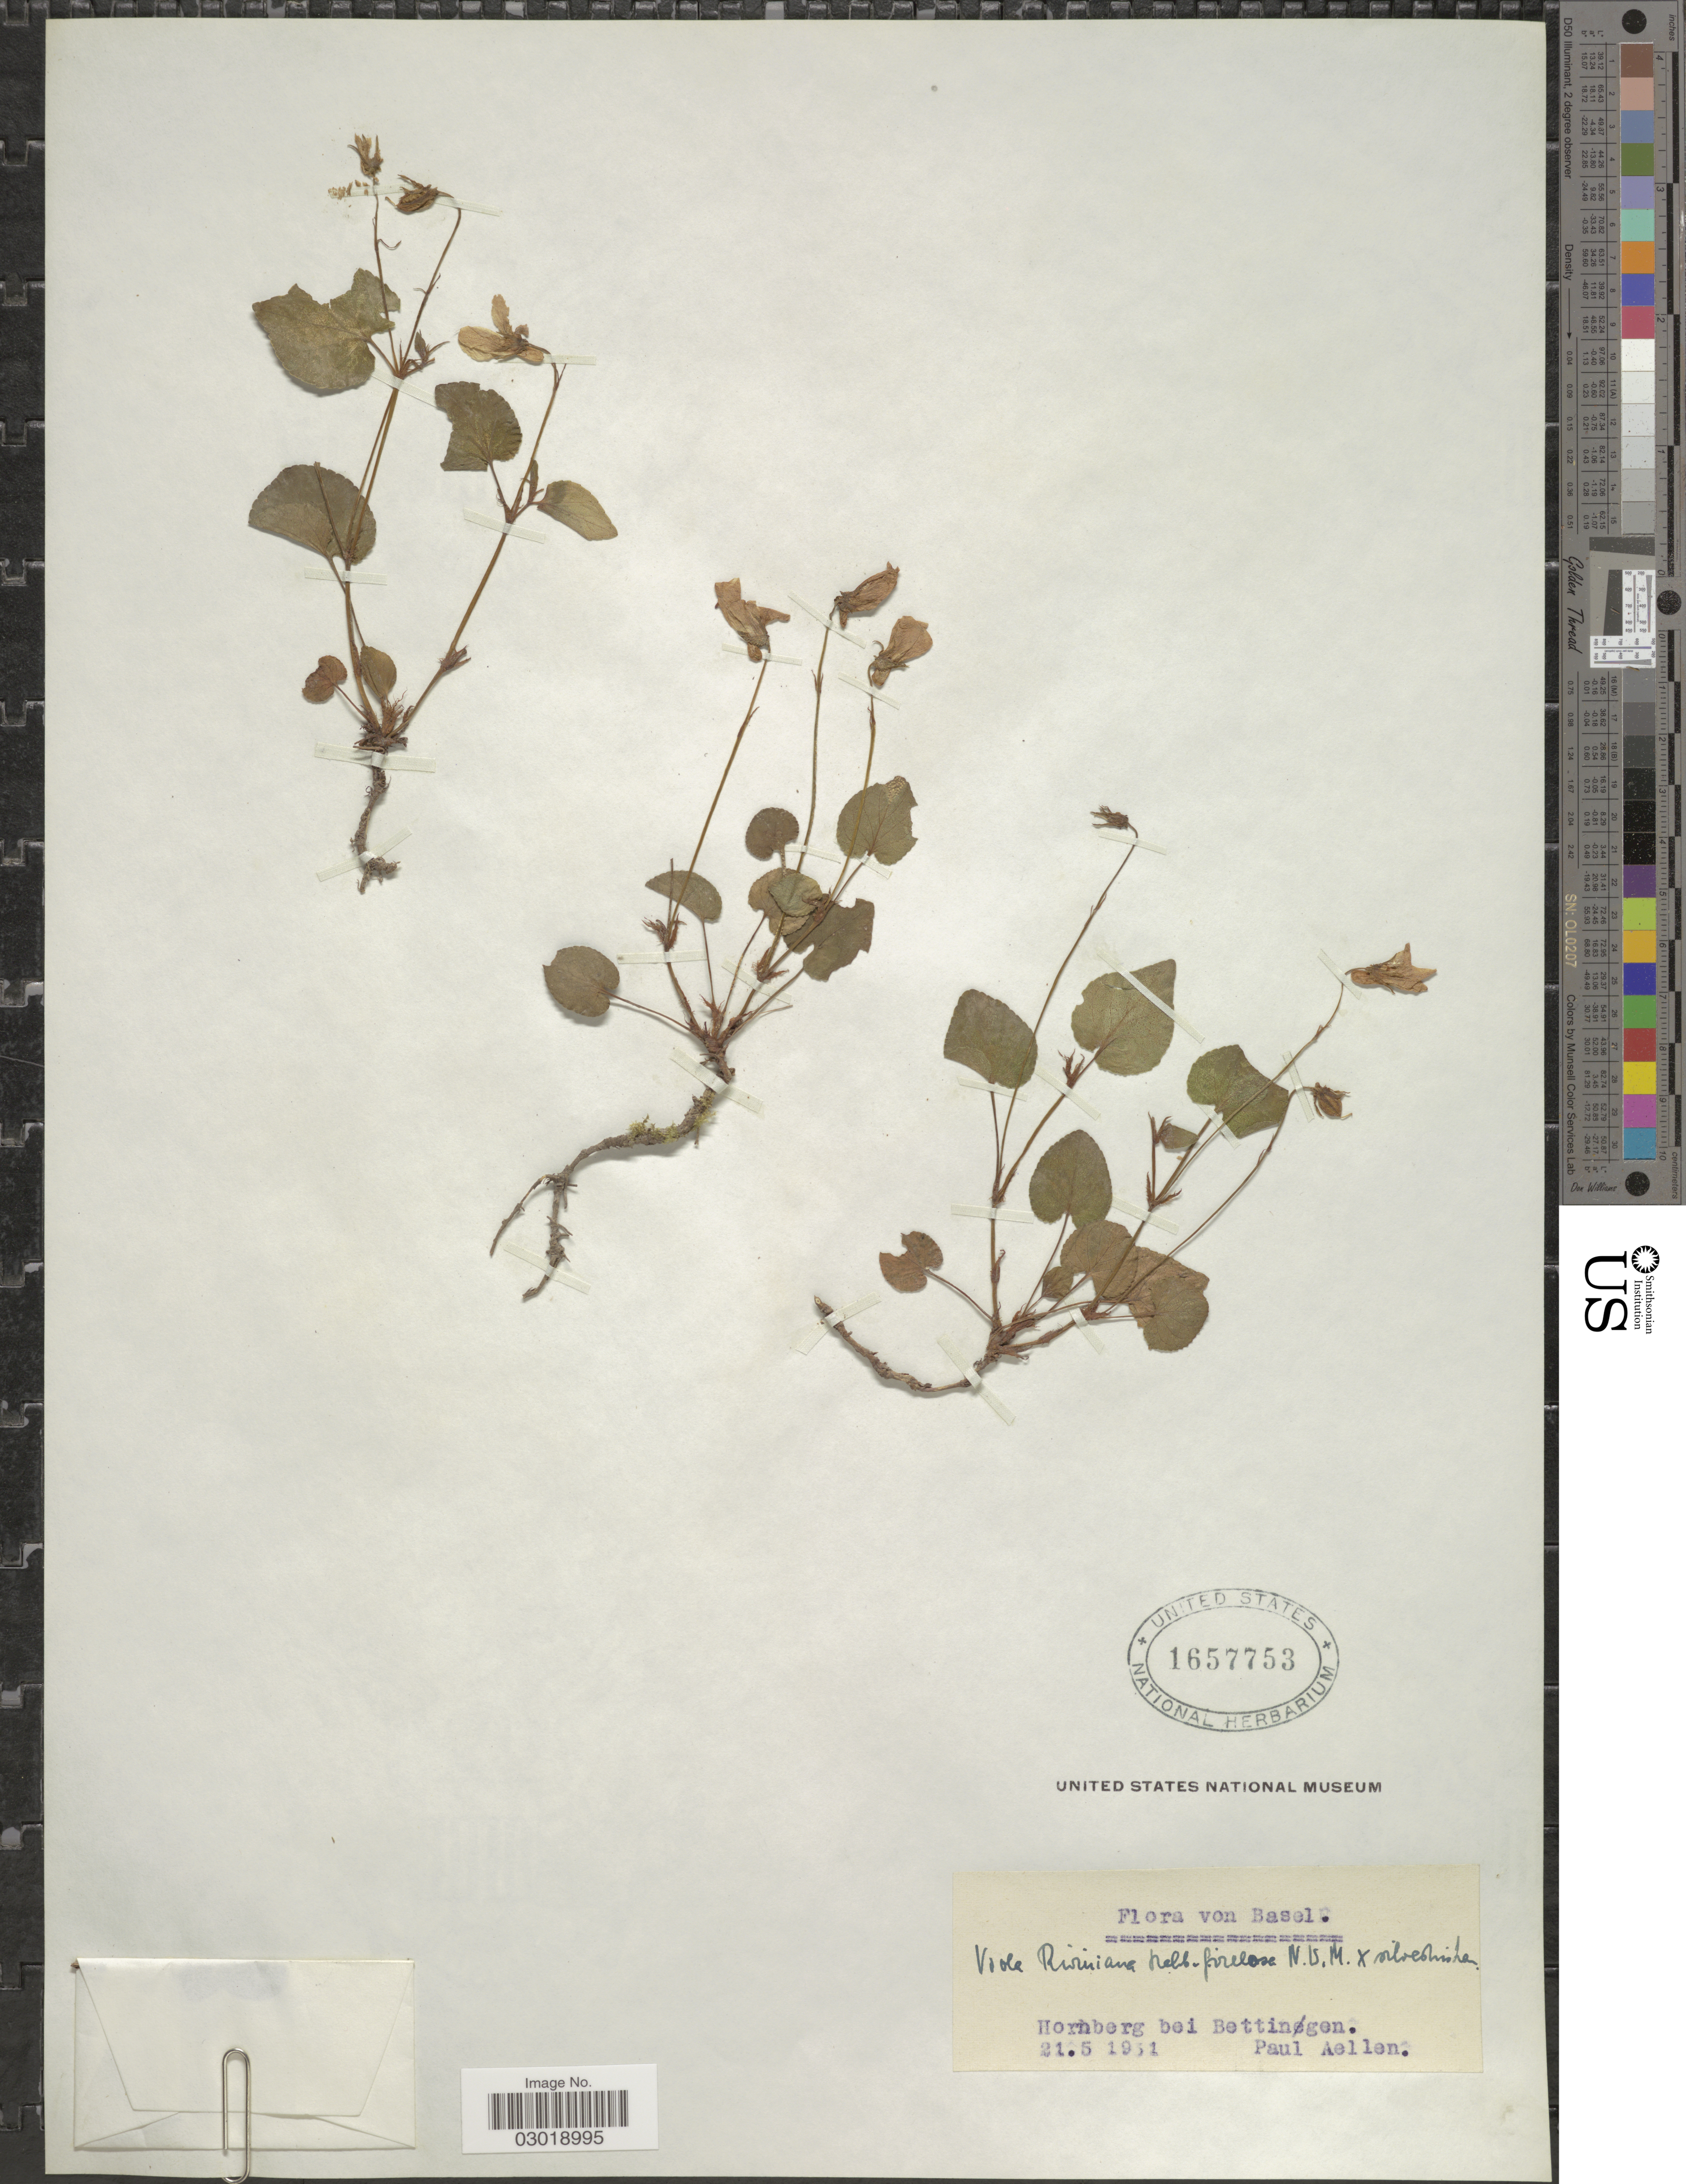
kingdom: Plantae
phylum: Tracheophyta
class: Magnoliopsida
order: Malpighiales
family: Violaceae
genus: Viola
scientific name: Viola riviniana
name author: Rchb.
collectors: P. Aellen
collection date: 1931-05-21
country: Switzerland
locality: Basel. Hornberg bei Bettingen.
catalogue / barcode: US 1657753